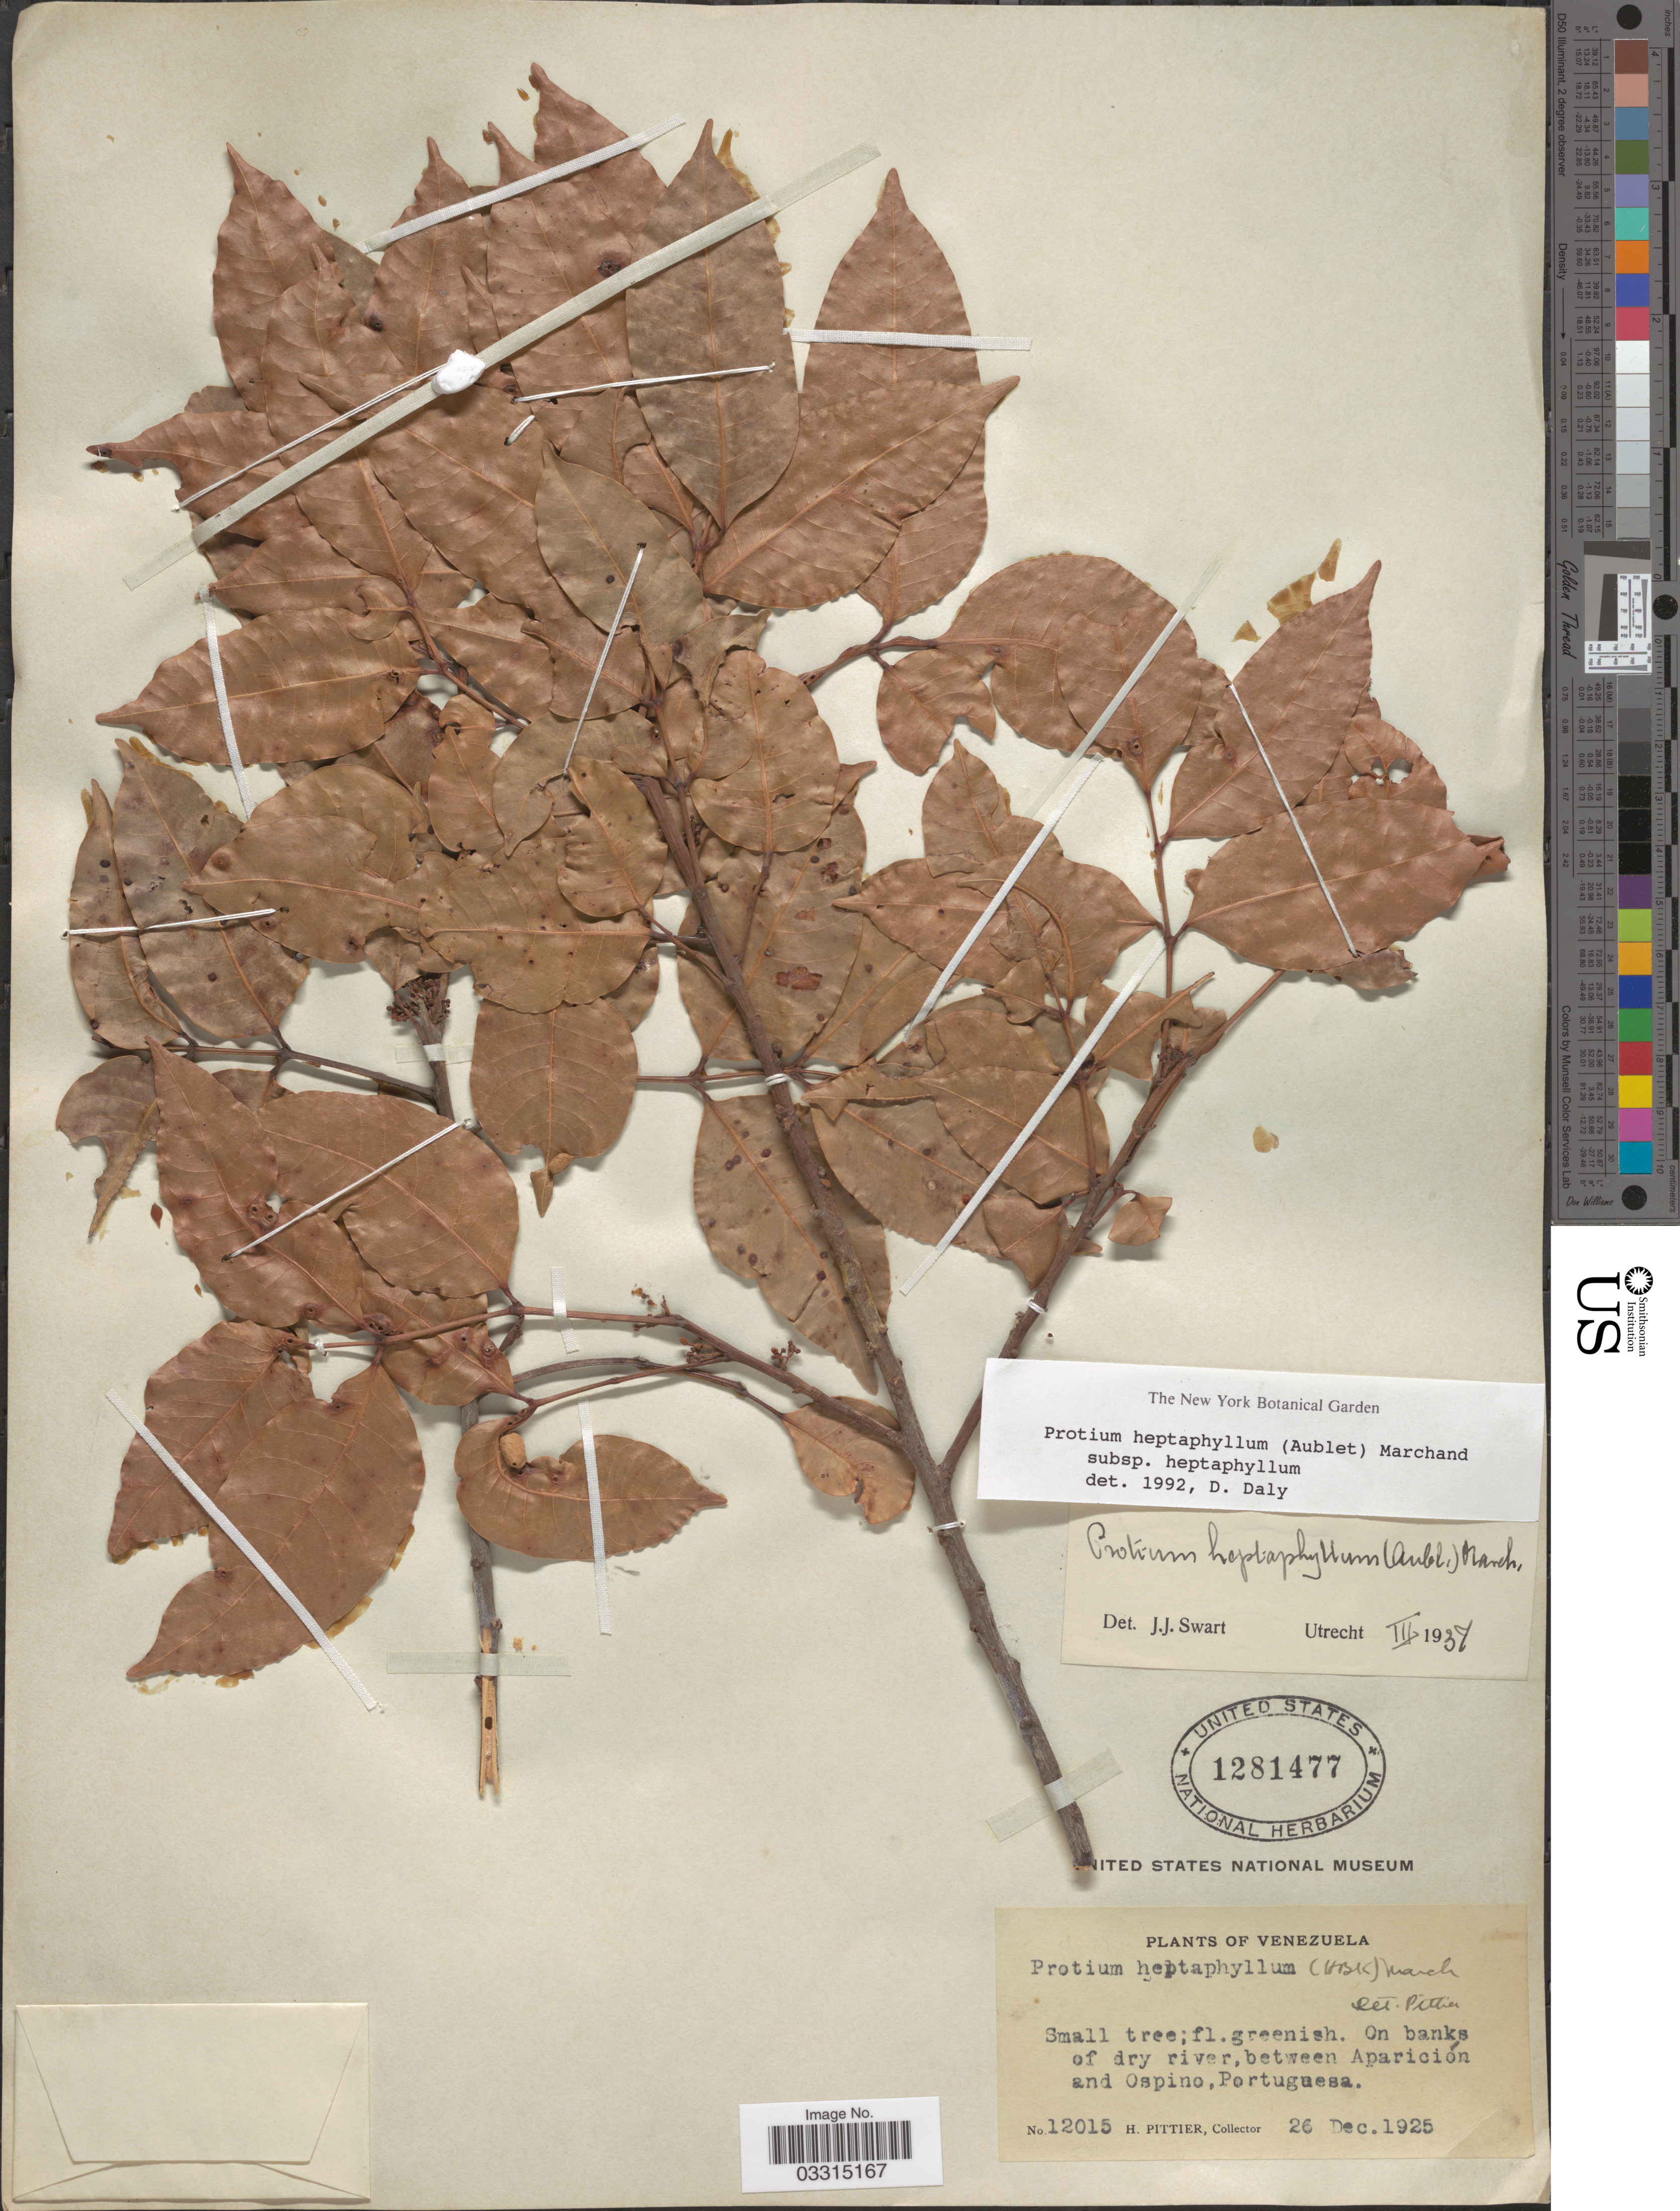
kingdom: Plantae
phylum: Tracheophyta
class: Magnoliopsida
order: Sapindales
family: Burseraceae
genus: Protium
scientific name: Protium heptaphyllum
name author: (Aubl.) Marchand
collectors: H. F. Pittier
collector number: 12015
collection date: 1925-12-26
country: Venezuela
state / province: Portuguesa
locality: Between Aparición and Ospino.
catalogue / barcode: US 1281477